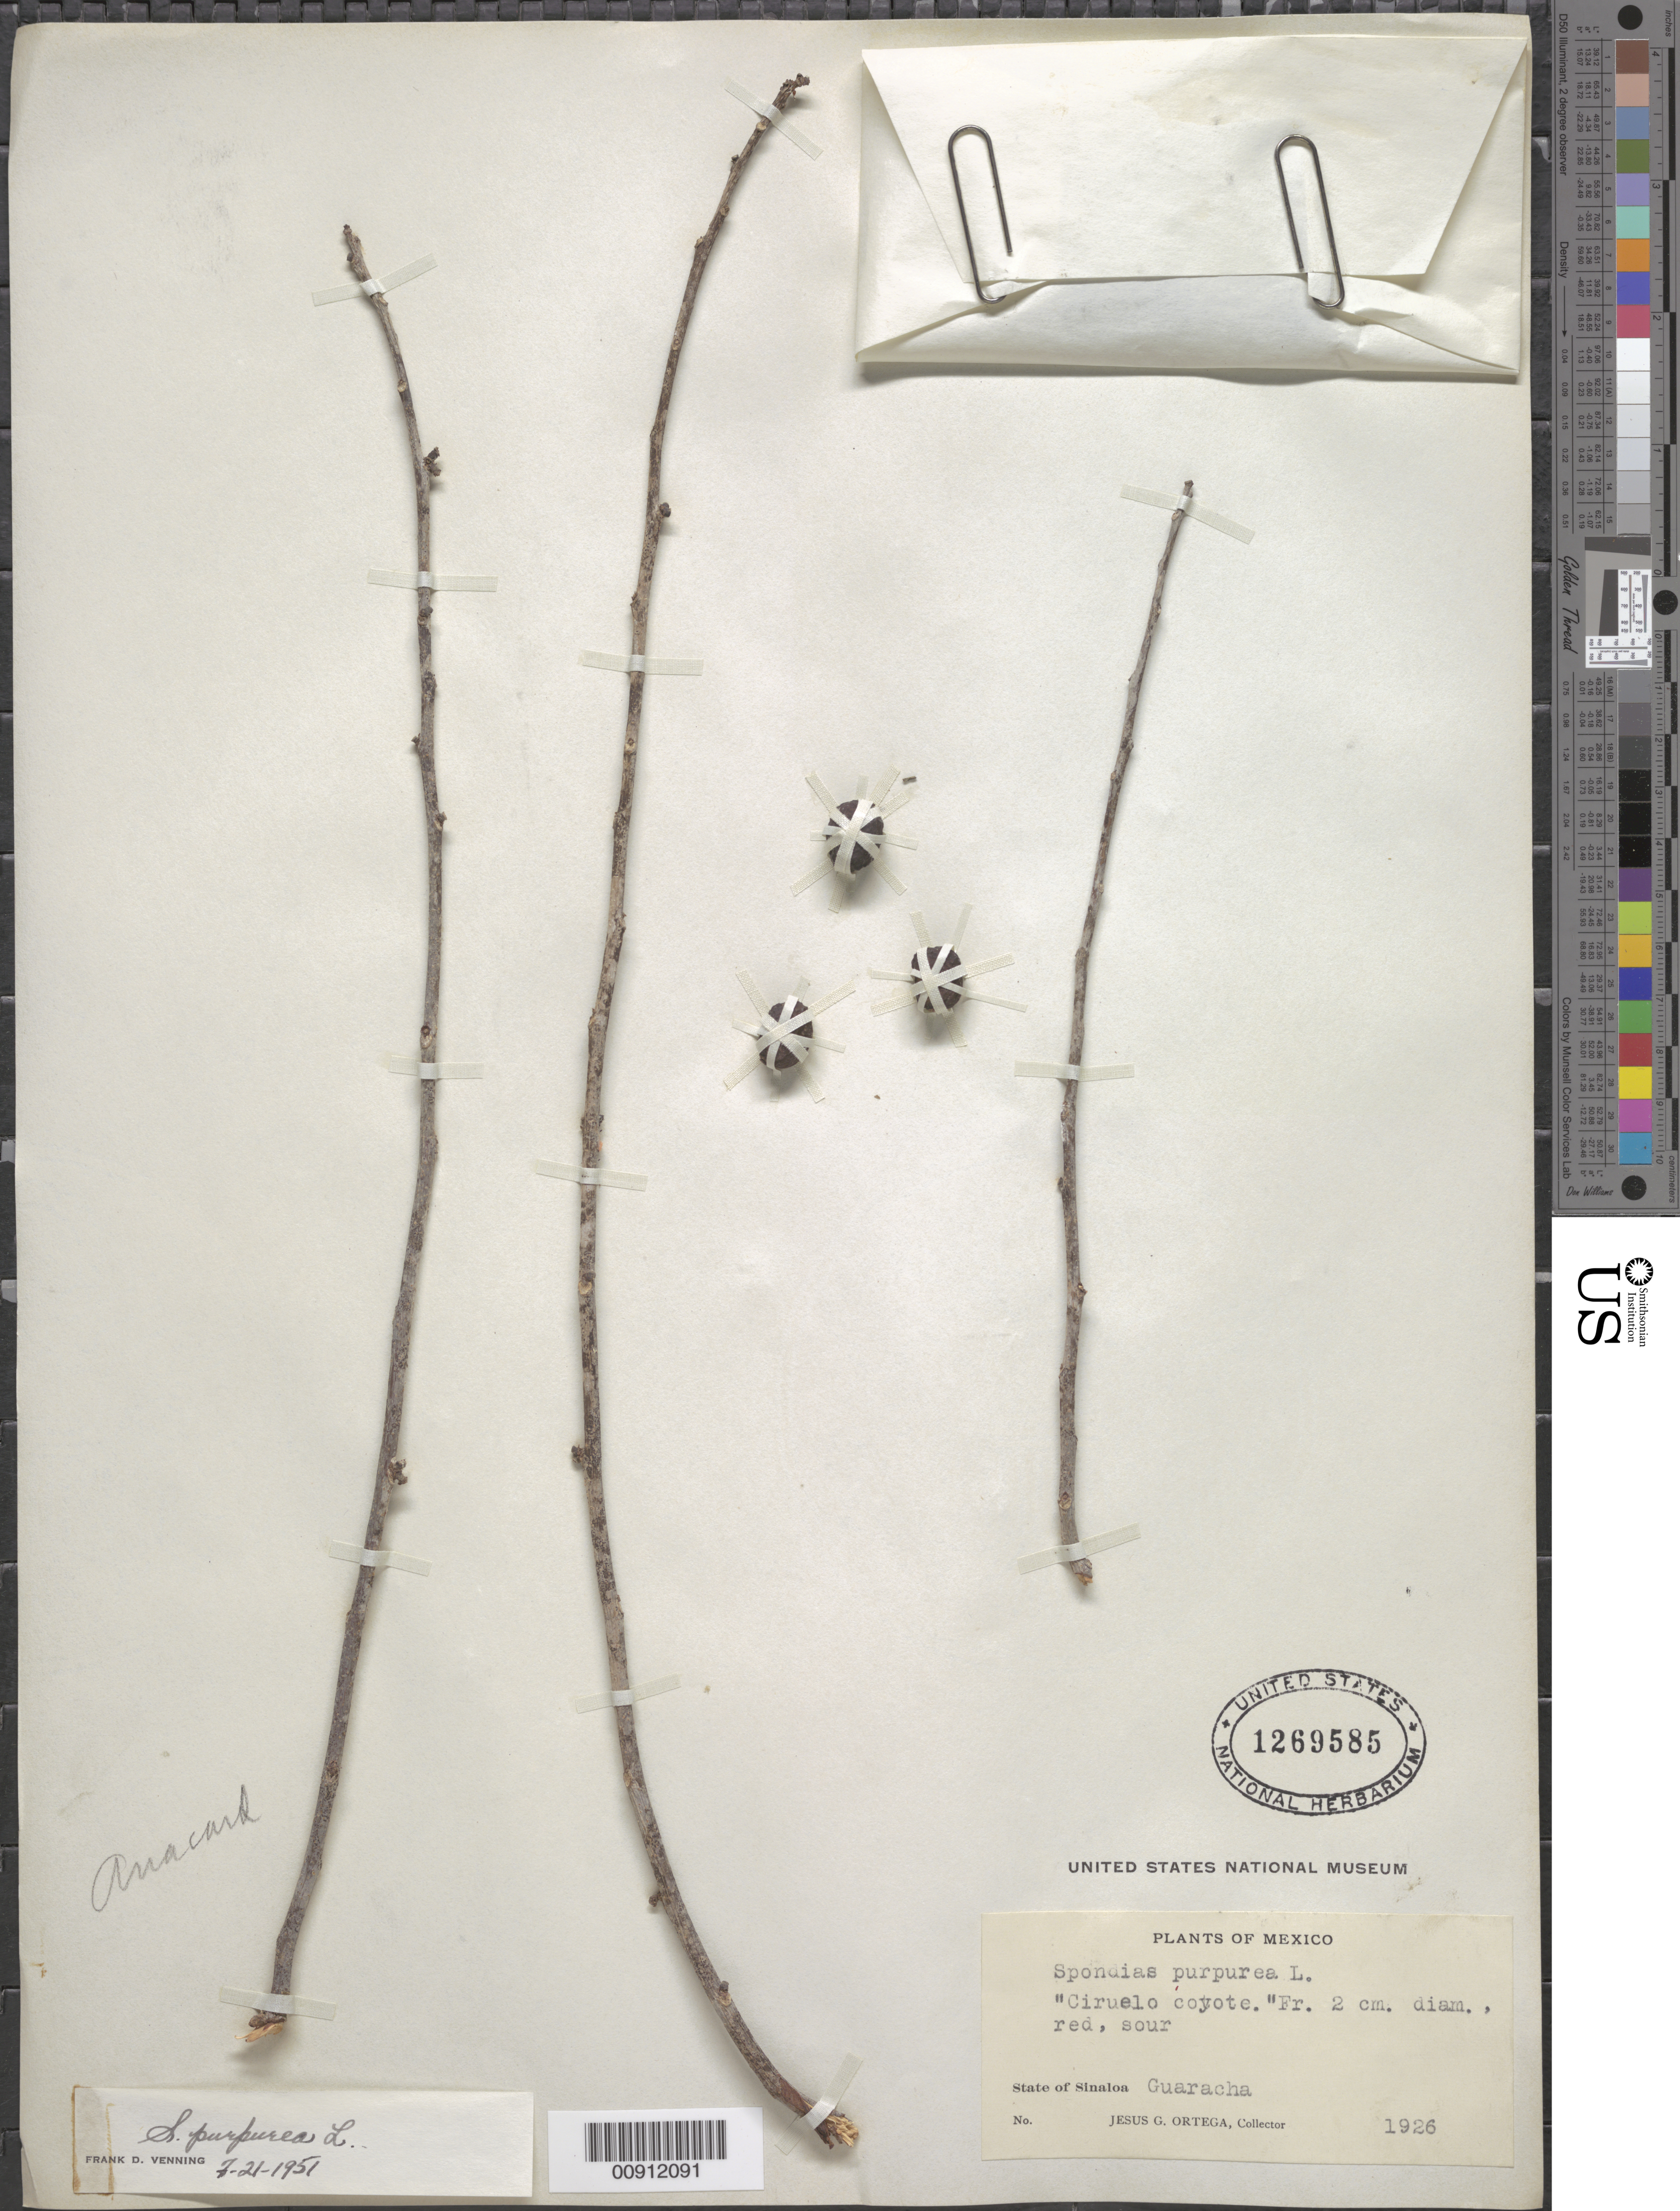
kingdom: Plantae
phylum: Tracheophyta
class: Magnoliopsida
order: Sapindales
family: Anacardiaceae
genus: Spondias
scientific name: Spondias purpurea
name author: L.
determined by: Mitchell, John D.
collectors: J. Ortega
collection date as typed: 1926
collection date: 1926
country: Mexico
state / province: Sinaloa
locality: Guaracha.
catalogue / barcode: US 1269585